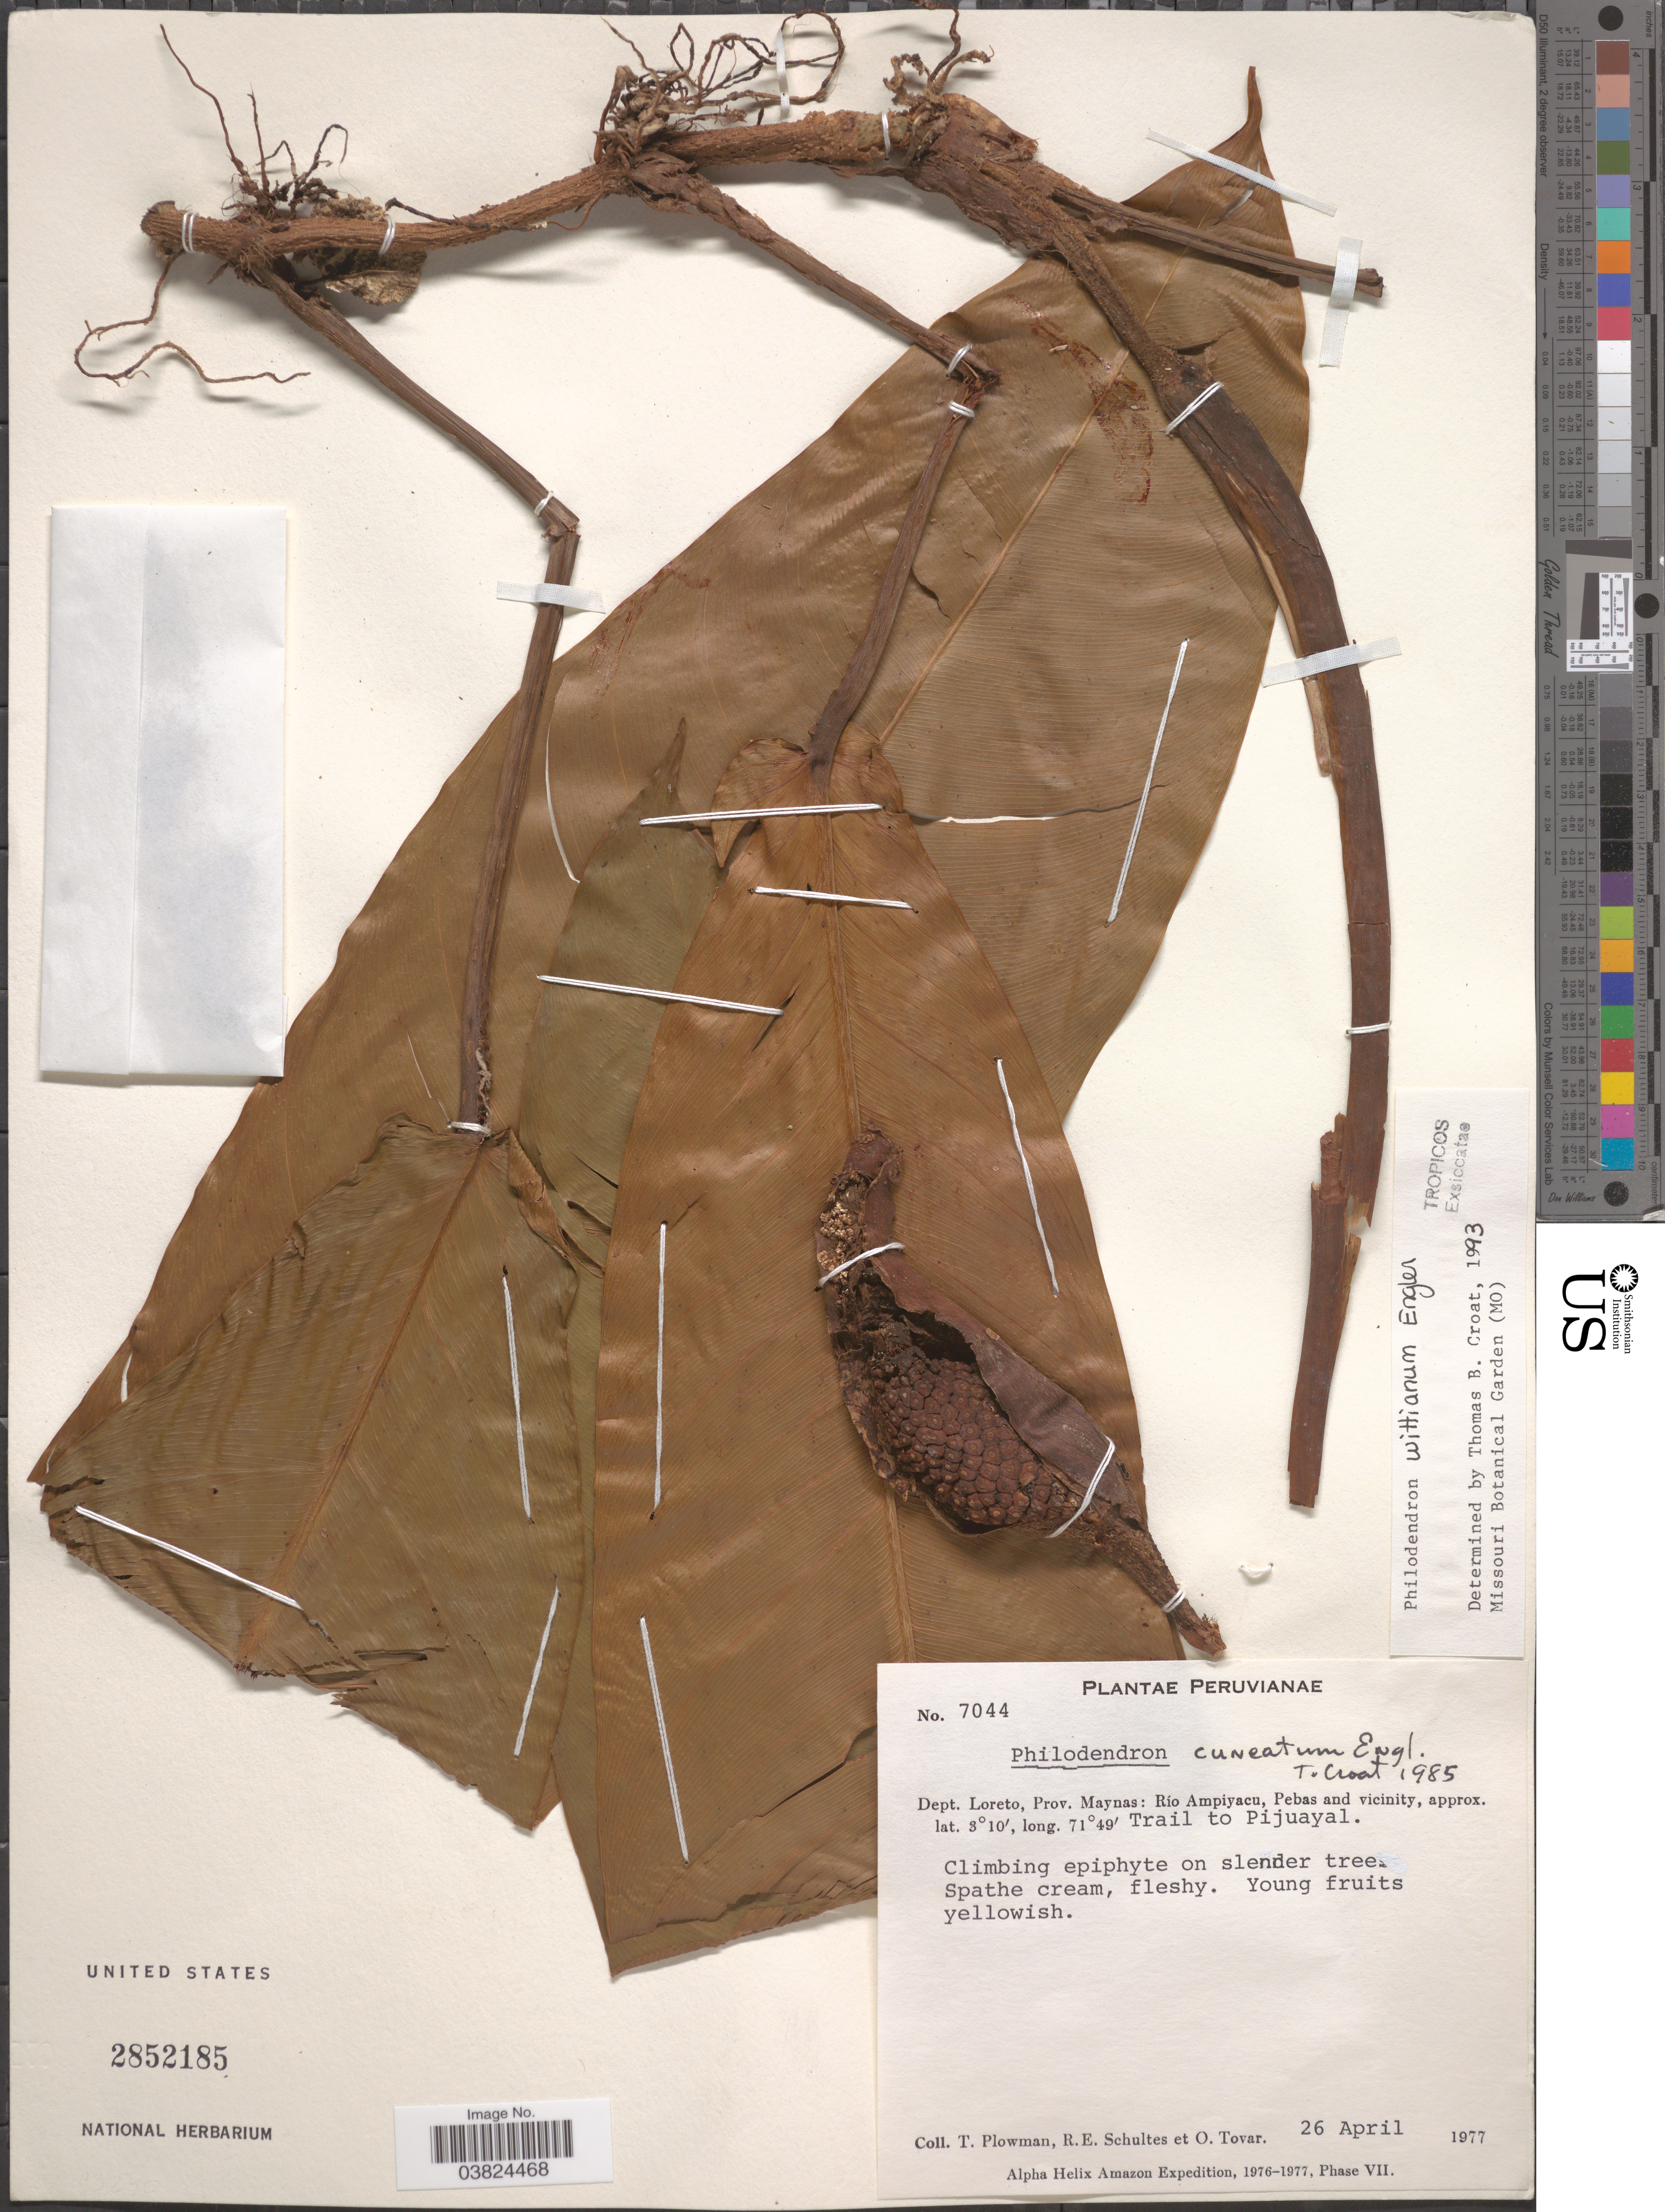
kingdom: Plantae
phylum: Tracheophyta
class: Liliopsida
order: Alismatales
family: Araceae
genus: Philodendron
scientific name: Philodendron wittianum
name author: Engl.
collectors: T. Plowman, R. E. Schultes & Ó. Tovar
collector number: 7044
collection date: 1977-04-26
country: Peru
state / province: Loreto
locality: Dept. Loreto, Prov. Maynas: Río Ampiyacu, Pebas and vicinity. Trail to Pijuayal.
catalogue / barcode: US 2852185